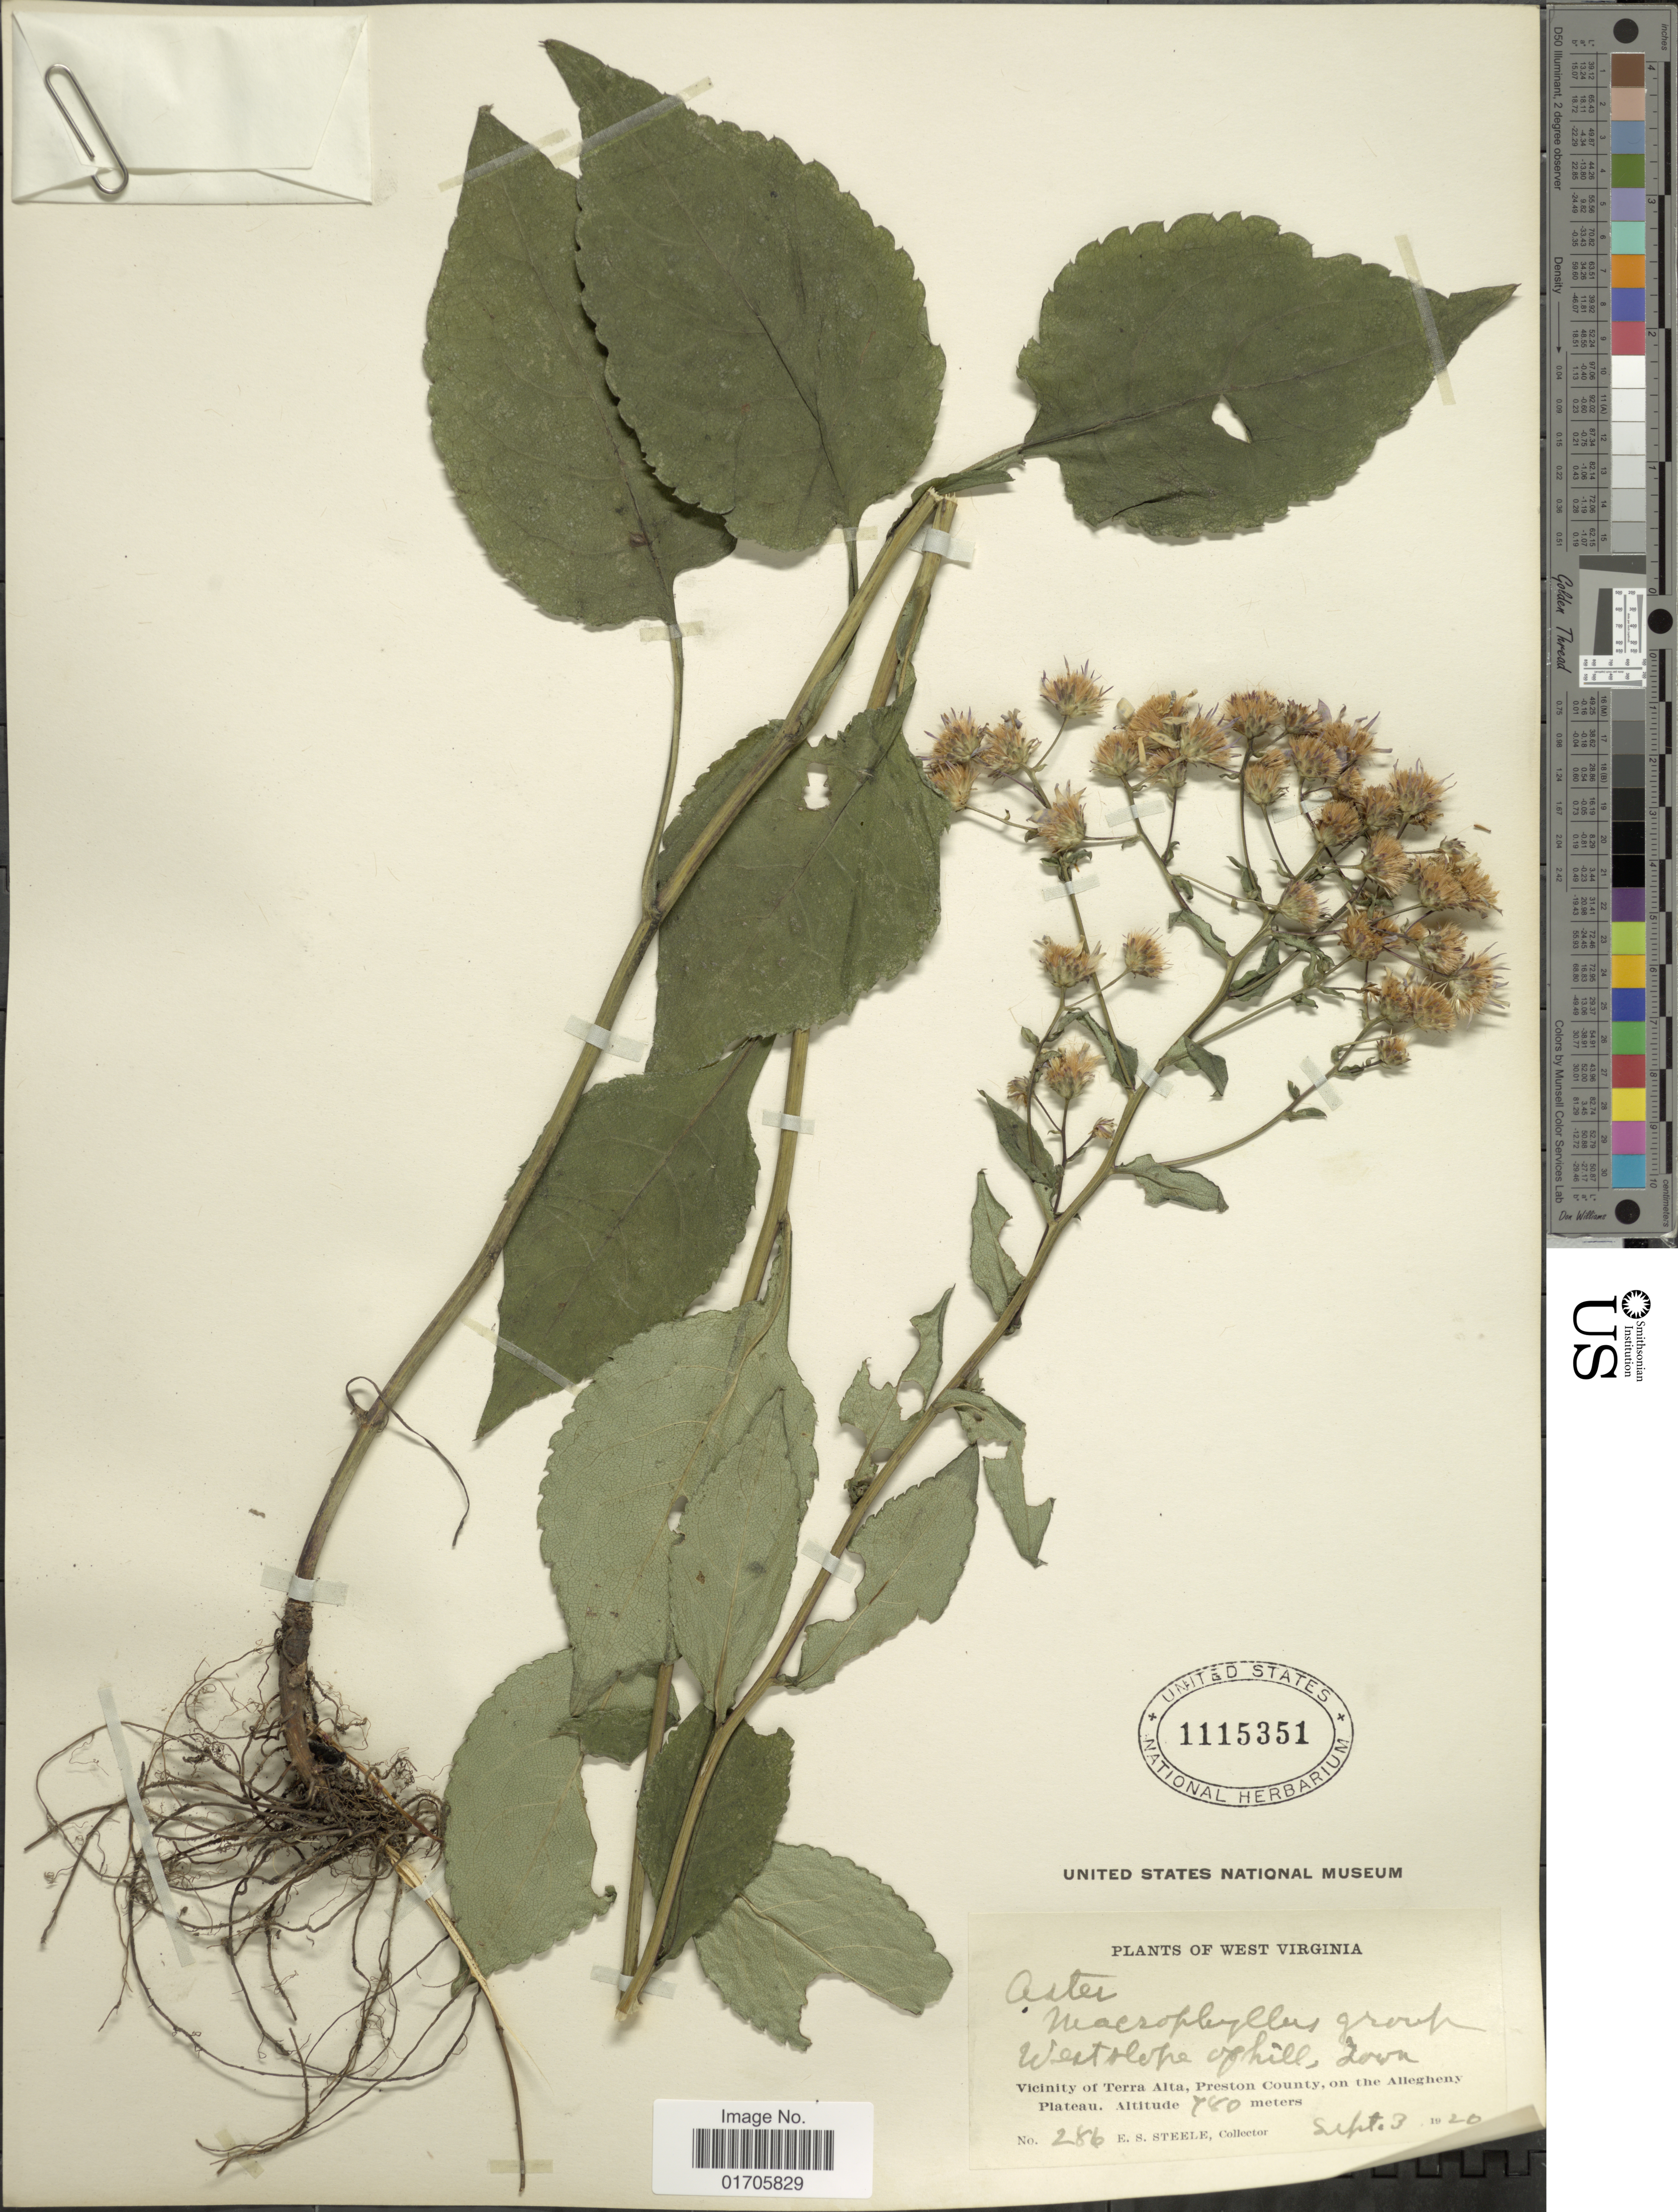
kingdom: Plantae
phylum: Tracheophyta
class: Magnoliopsida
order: Asterales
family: Asteraceae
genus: Eurybia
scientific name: Eurybia macrophylla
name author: (L.) Cass.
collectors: E. Steele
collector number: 286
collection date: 1920-09-03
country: United States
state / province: West Virginia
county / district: Preston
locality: West Virginia. West slope of hill, Town. Vicinity of Terra Alta, Preston County, on the Allegheny Plateau.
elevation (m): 780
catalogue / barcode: US 1115351